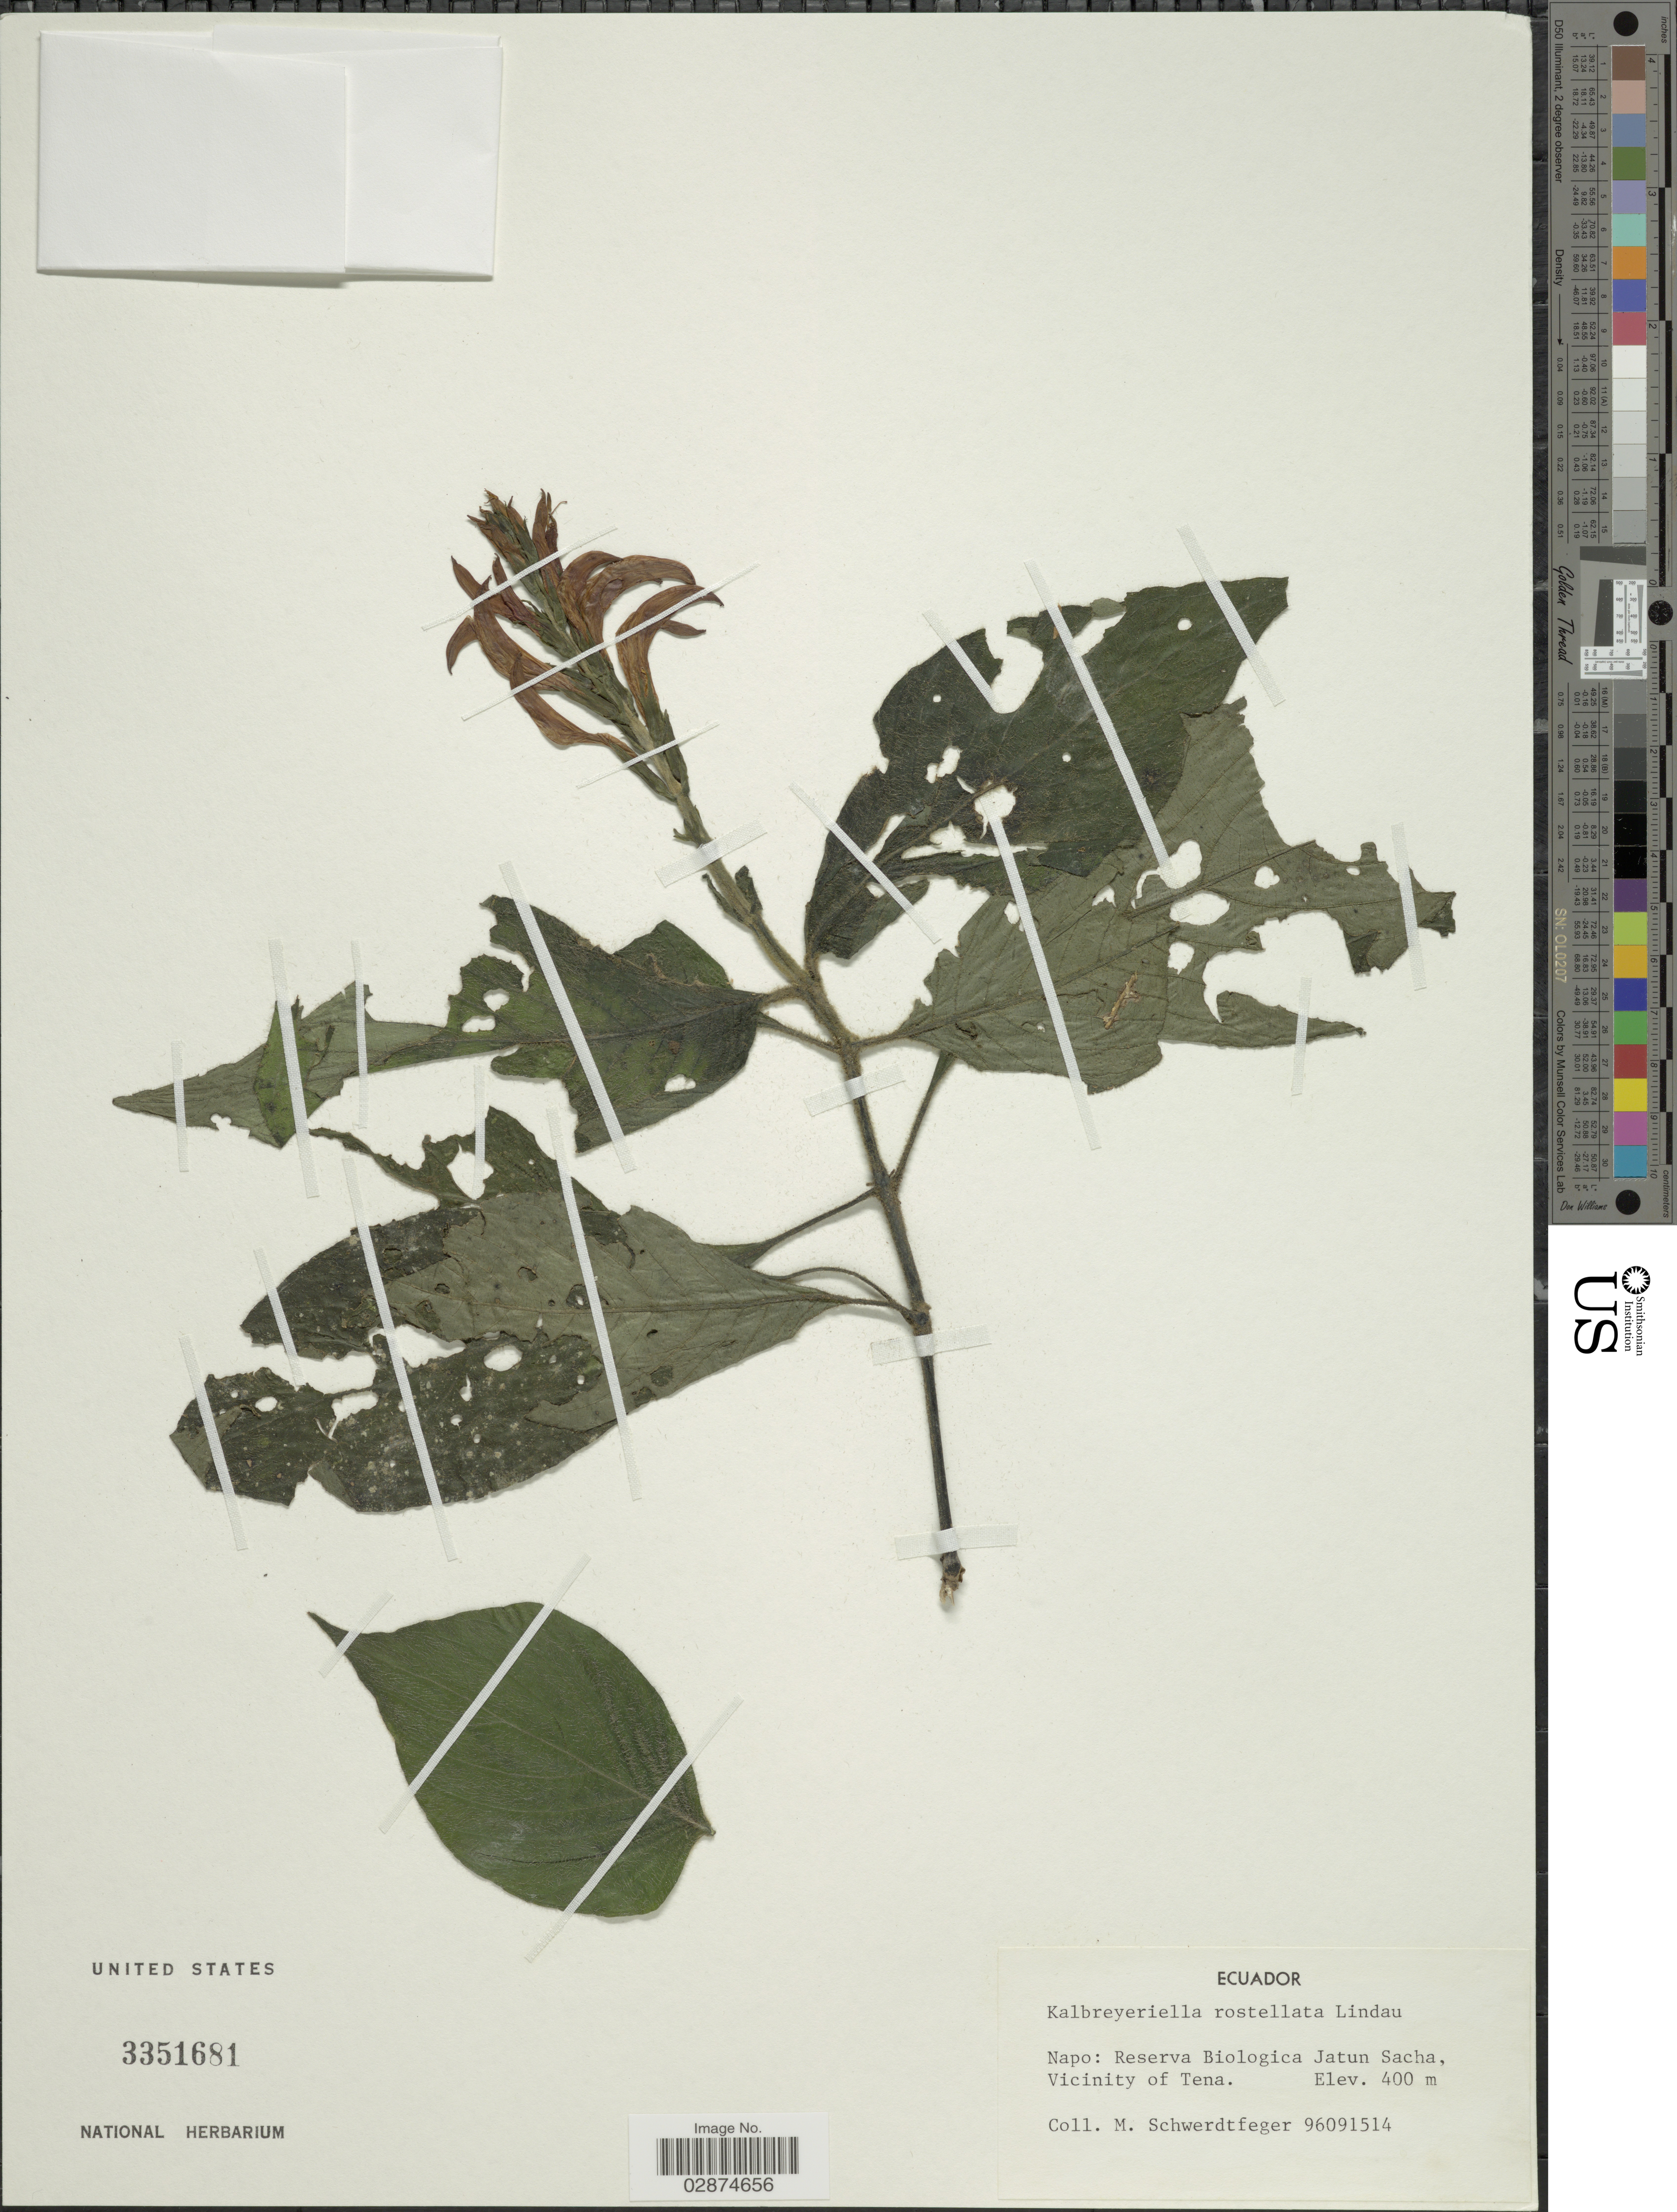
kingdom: Plantae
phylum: Tracheophyta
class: Magnoliopsida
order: Lamiales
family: Acanthaceae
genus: Kalbreyeriella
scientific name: Kalbreyeriella rostellata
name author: Lindau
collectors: M. Schwerdtfeger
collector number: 96091514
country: Ecuador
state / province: Napo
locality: Reserva Biologica Jatun Sacha, vicinity of Tena.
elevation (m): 400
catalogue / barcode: US 3351681